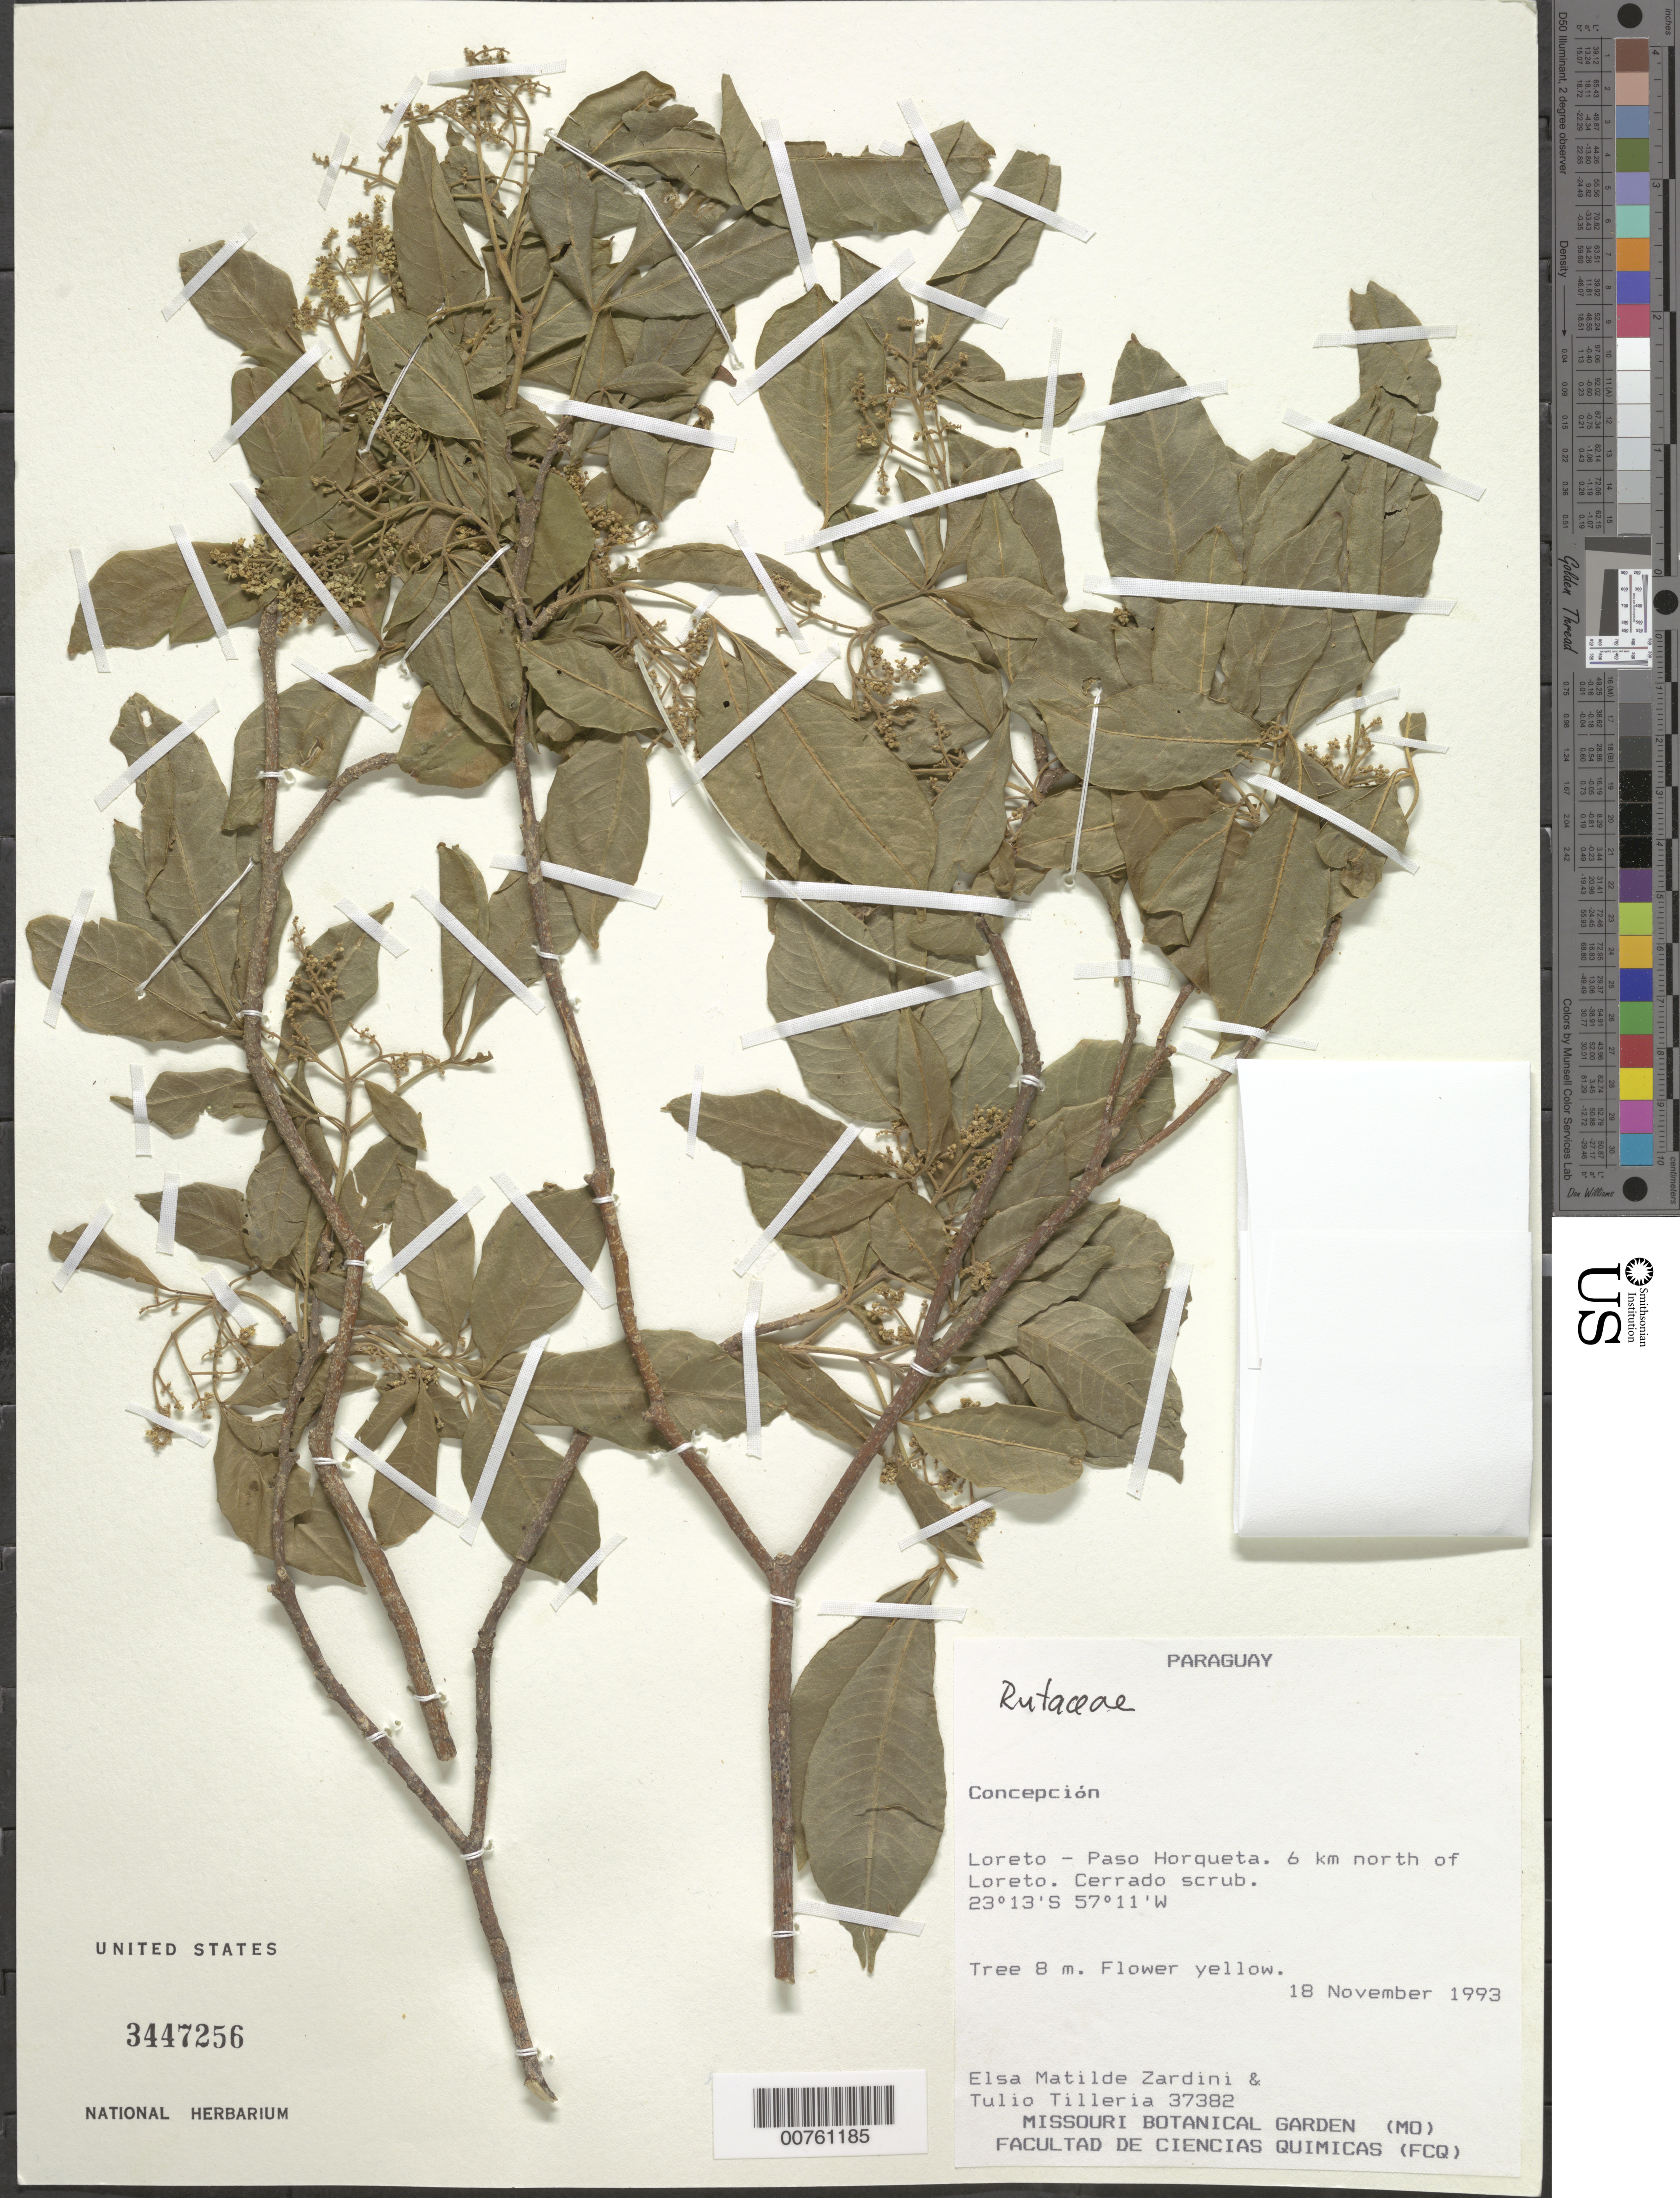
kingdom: Plantae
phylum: Tracheophyta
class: Magnoliopsida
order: Sapindales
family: Rutaceae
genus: Balfourodendron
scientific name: Balfourodendron riedelianum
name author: (Engl.) Engl.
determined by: Londoño-Echeverri, Y.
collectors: E. M. Zardini & T. Tilleria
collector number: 37382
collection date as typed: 18 Nov 1993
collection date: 1993-11-18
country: Paraguay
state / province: Concepción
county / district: Loreto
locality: Paso Horqueta, 6 km N of Loreto.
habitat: Cerrado scrub.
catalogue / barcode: US 3447256